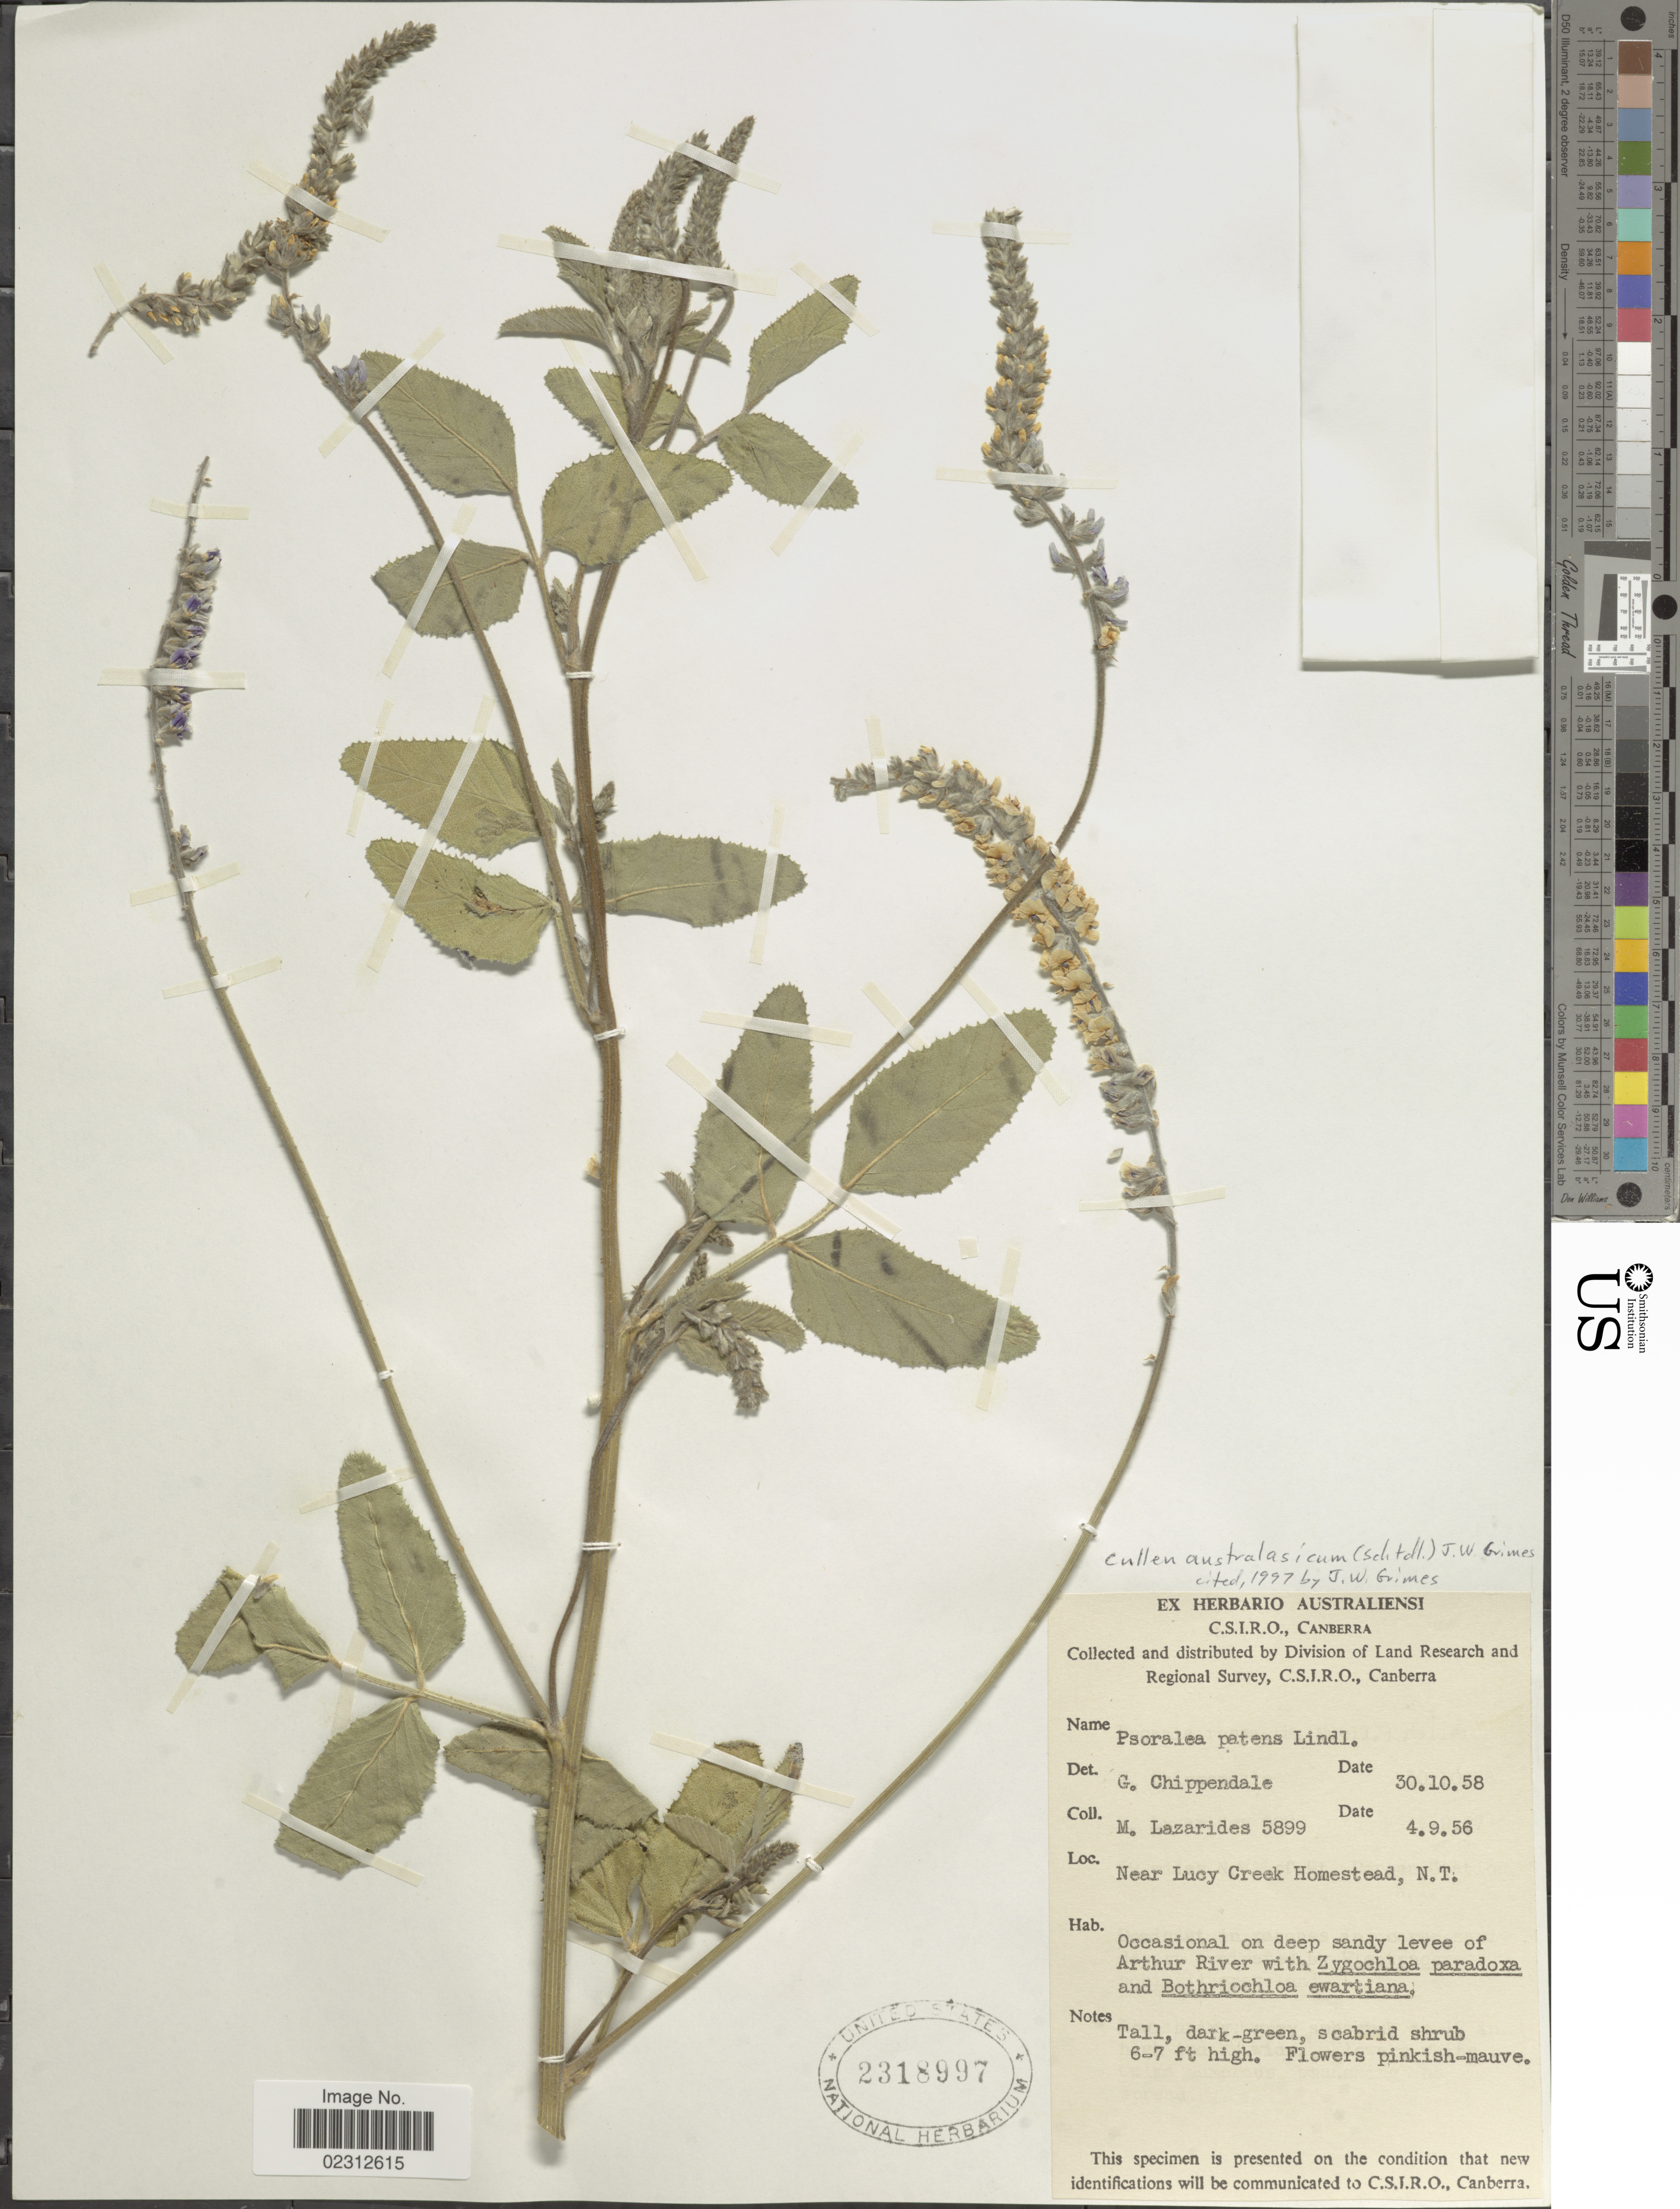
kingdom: Plantae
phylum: Tracheophyta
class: Magnoliopsida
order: Fabales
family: Fabaceae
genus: Cullen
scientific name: Cullen australasicum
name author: (Schltdl.) J.W. Grimes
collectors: M. Lazarides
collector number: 5899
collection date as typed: Transcribed d/m/y: 4/9/56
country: Australia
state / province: Northern Territory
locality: Near Lucy Creek Homestead, N.T.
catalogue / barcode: US 2318997